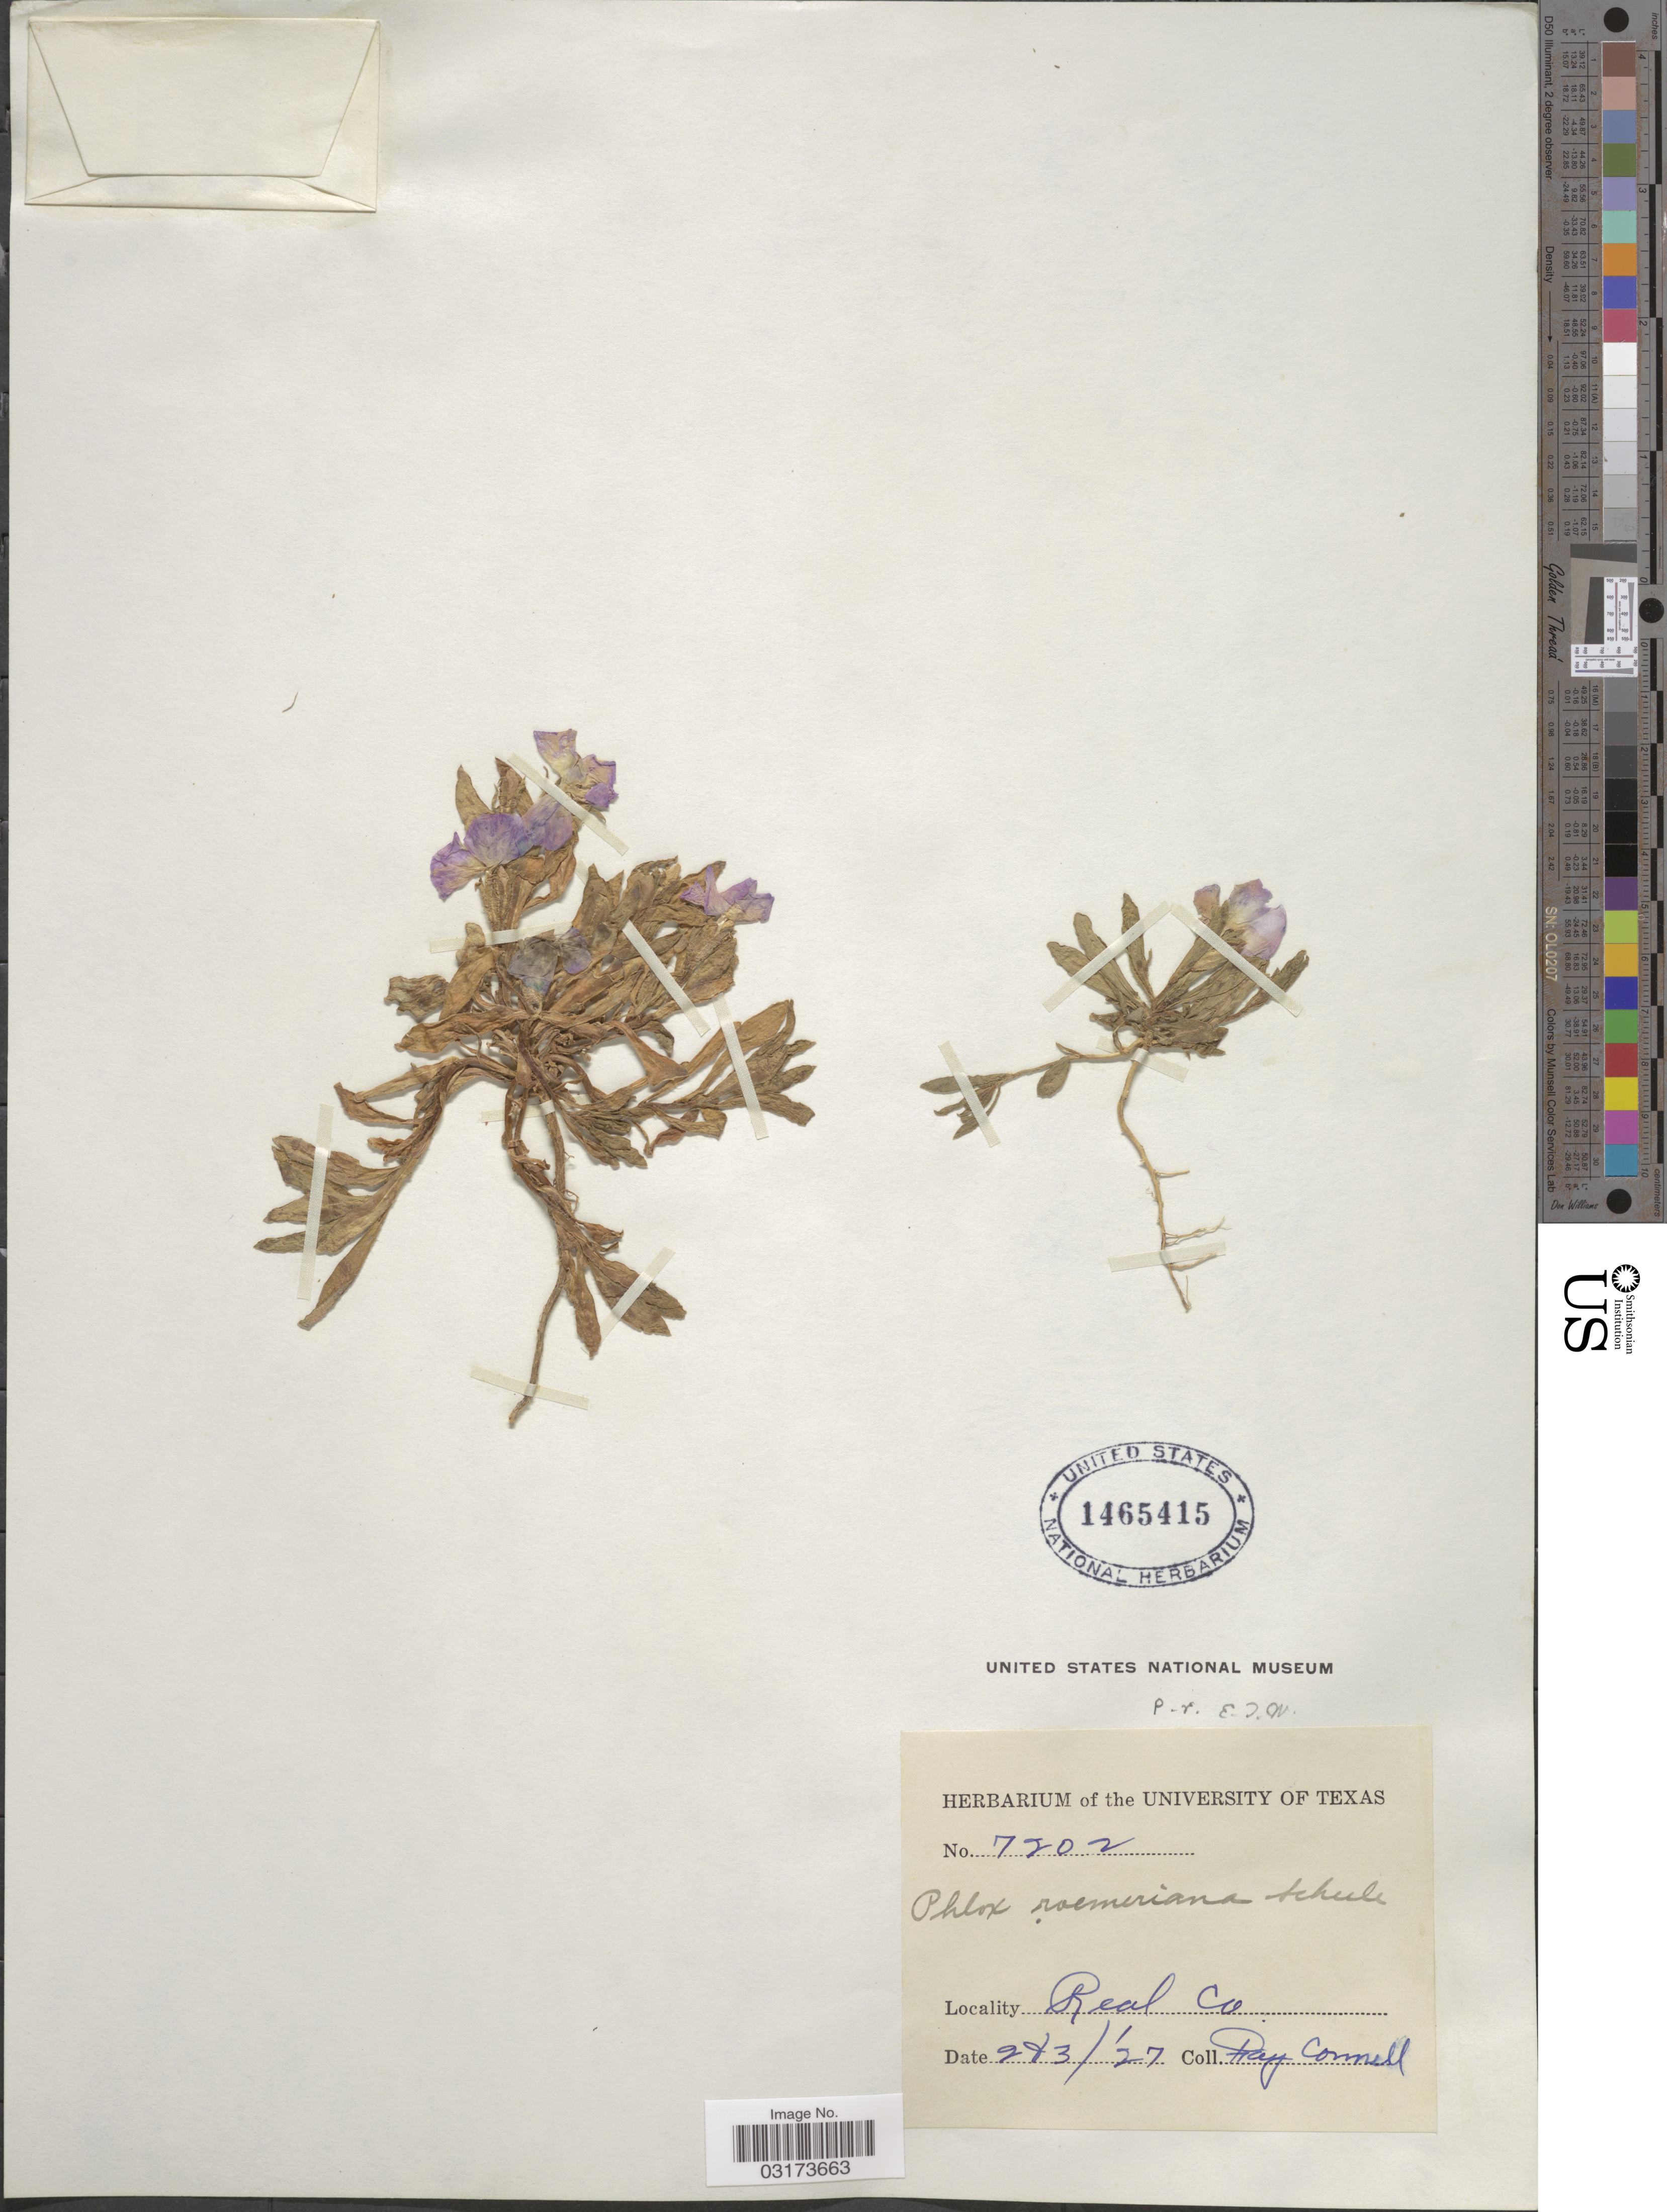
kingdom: Plantae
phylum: Tracheophyta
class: Magnoliopsida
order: Ericales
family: Polemoniaceae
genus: Phlox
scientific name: Phlox roemeriana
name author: Scheele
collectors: R. Connell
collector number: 7202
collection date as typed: Transcribed d/m/y: 2/3/27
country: United States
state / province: Texas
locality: Real Co.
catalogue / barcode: US 1465415